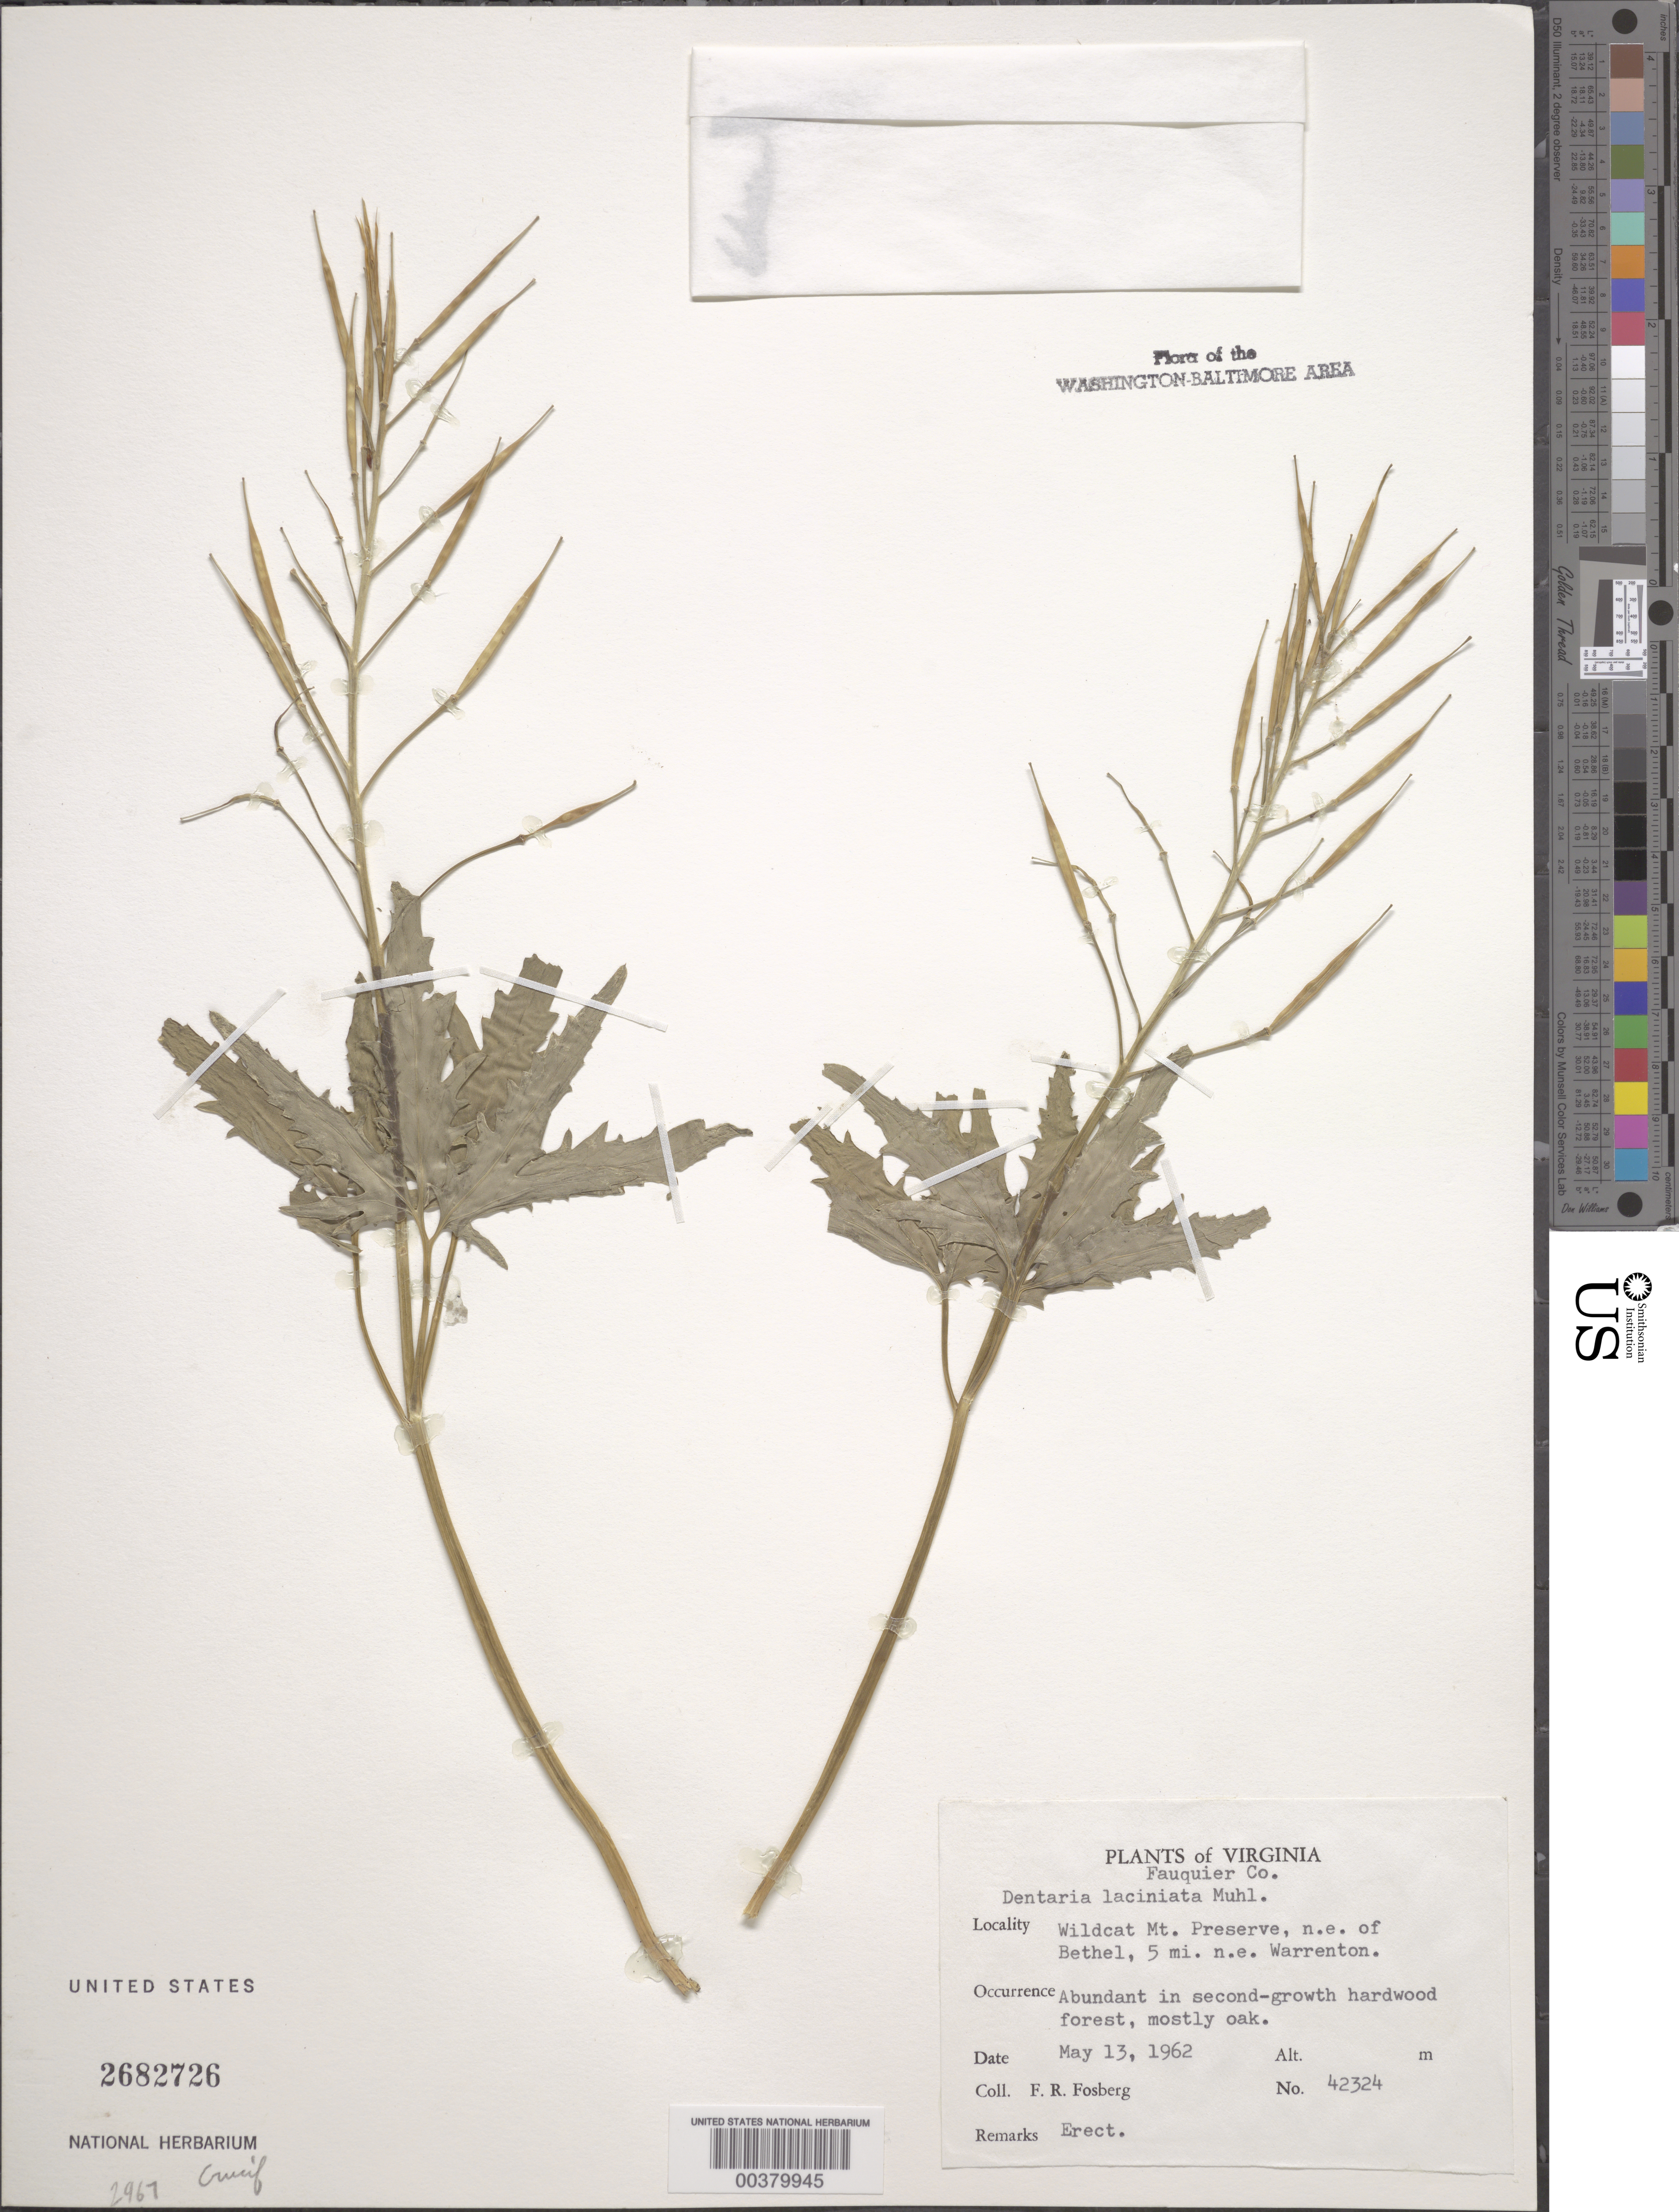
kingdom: Plantae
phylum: Tracheophyta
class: Magnoliopsida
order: Brassicales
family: Brassicaceae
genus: Cardamine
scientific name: Cardamine concatenata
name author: (Michx.) Sw.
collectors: F. R. Fosberg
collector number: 42324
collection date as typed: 13 May 1962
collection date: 1962-05-13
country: United States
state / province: Virginia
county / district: Fauquier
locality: Wildcat Mountain Preserve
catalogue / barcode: US 2682726